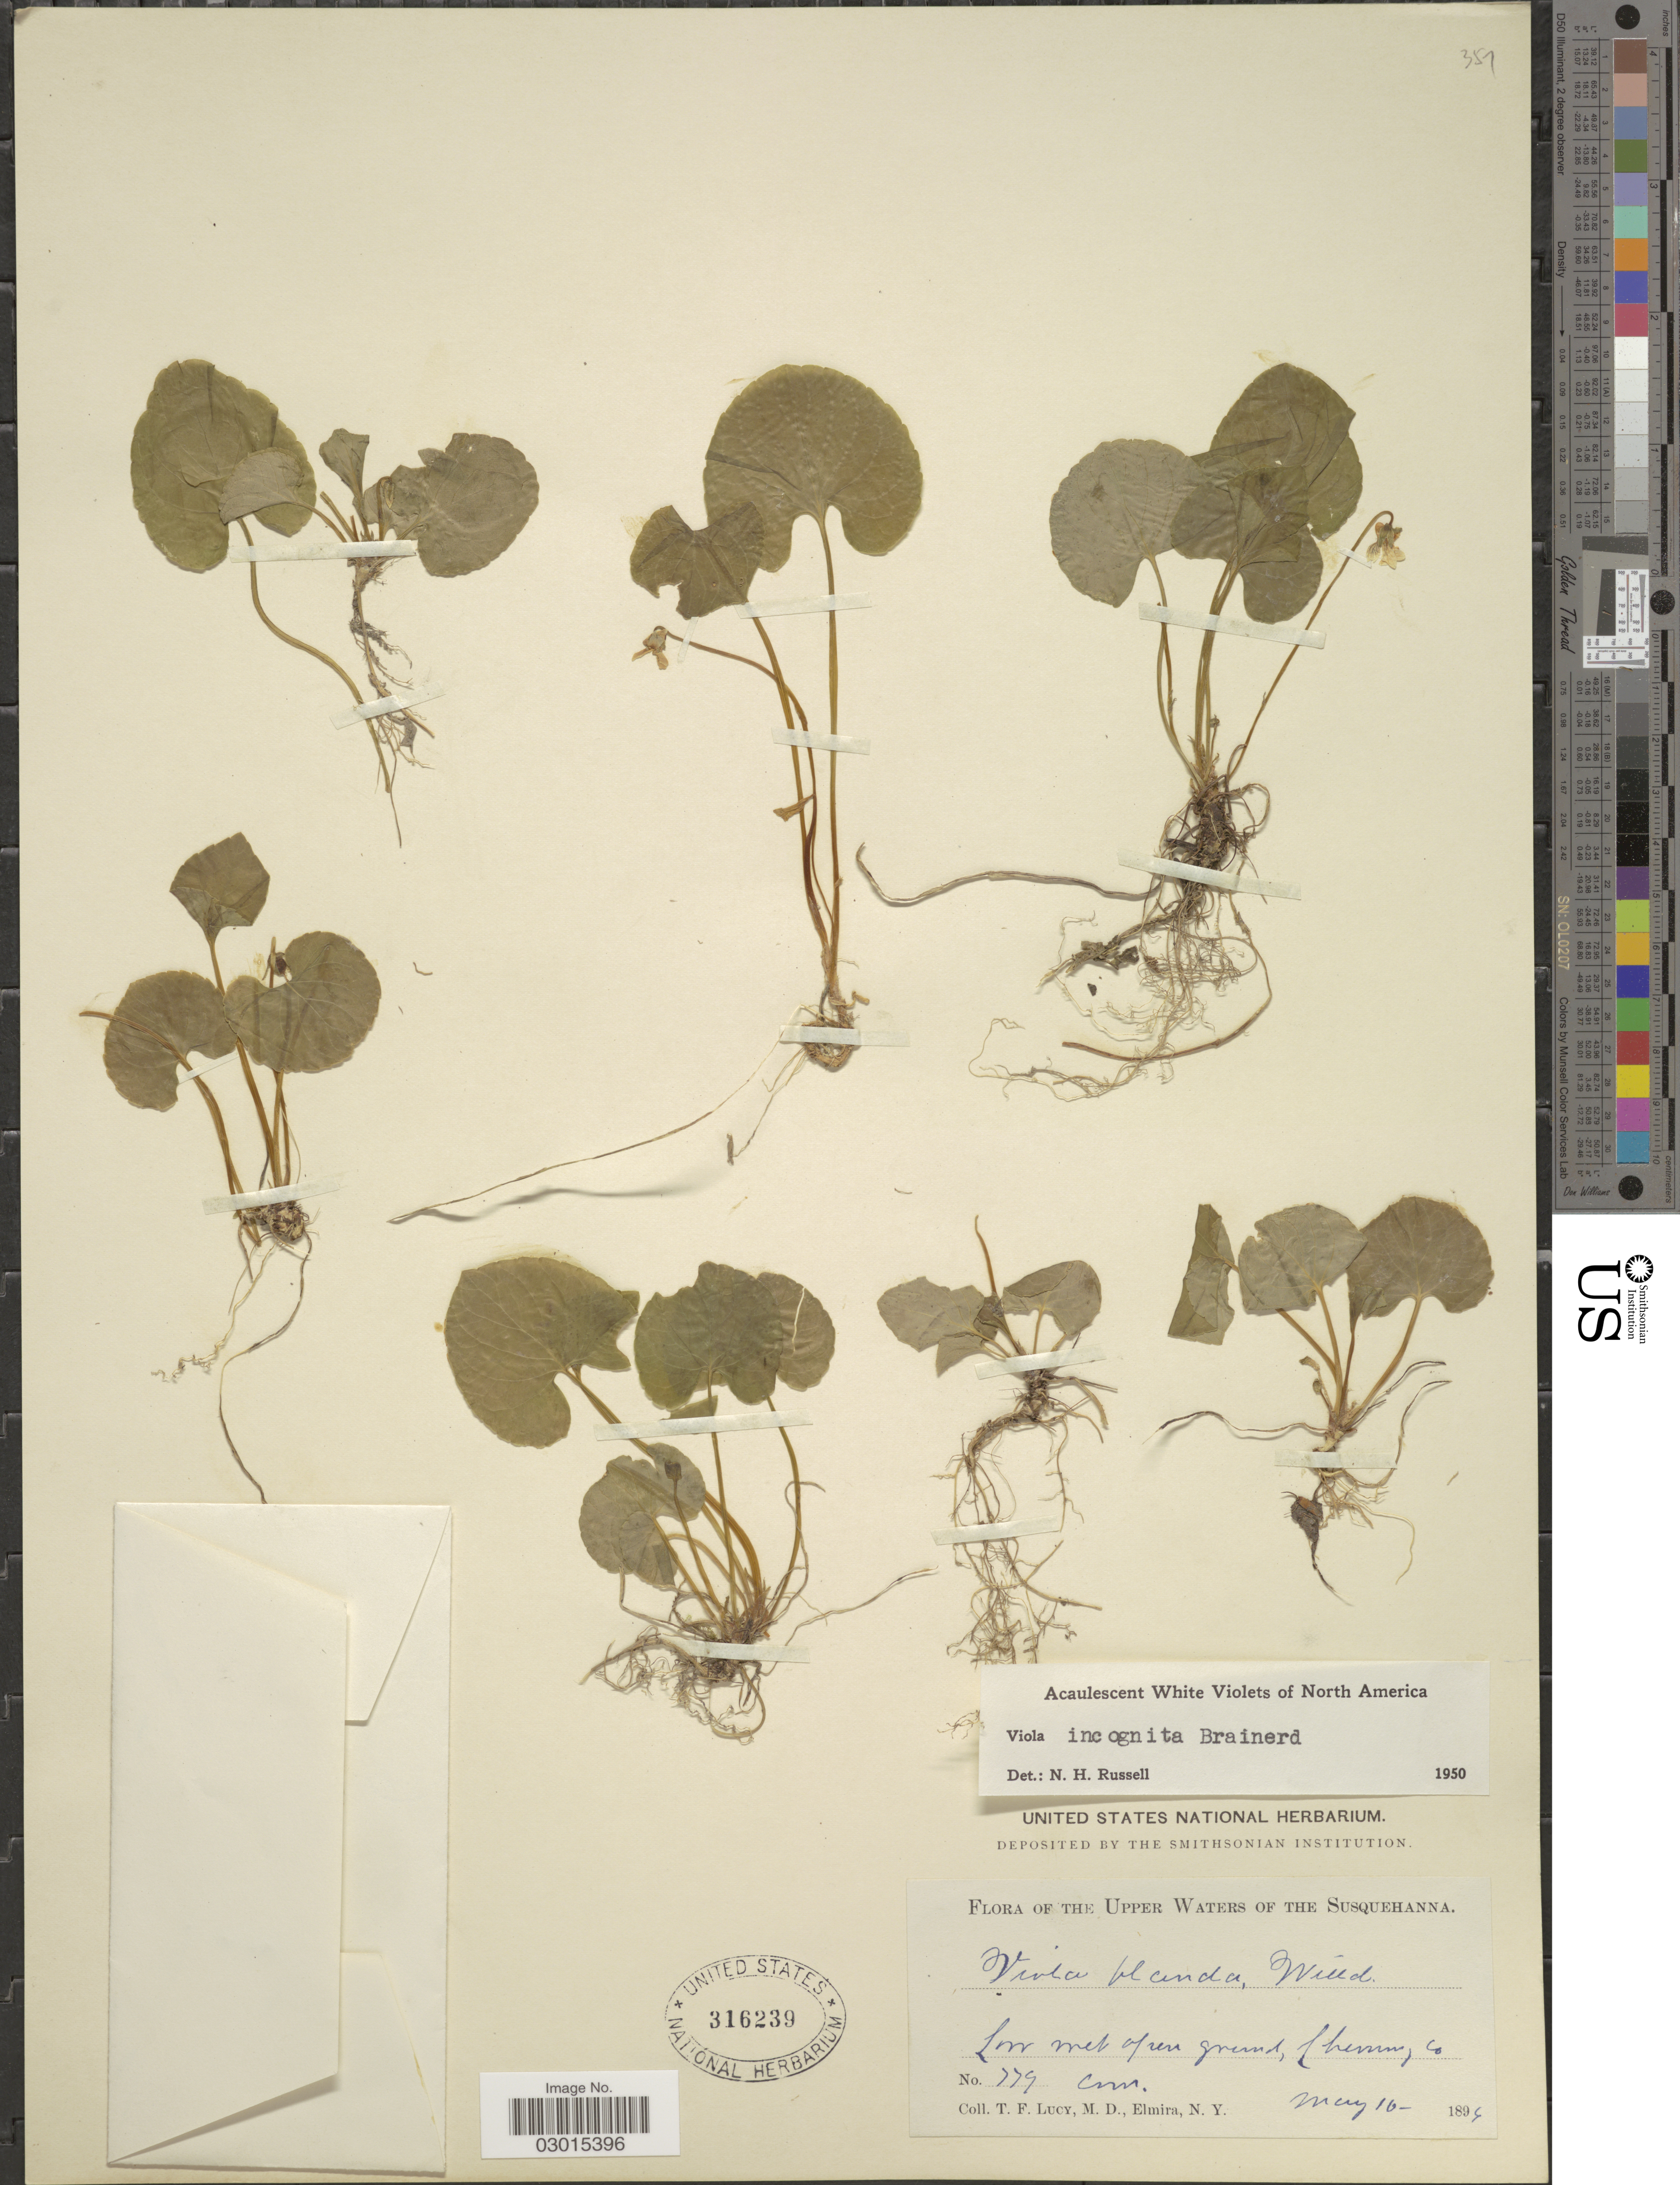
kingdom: Plantae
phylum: Tracheophyta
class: Magnoliopsida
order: Malpighiales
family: Violaceae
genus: Viola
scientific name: Viola incognita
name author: Brainerd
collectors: T. Lucy & M. Elmira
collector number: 779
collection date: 1894-05-16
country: United States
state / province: New York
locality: The Upper Waters of the Susquehanna. Chemung Co.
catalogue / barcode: US 316239